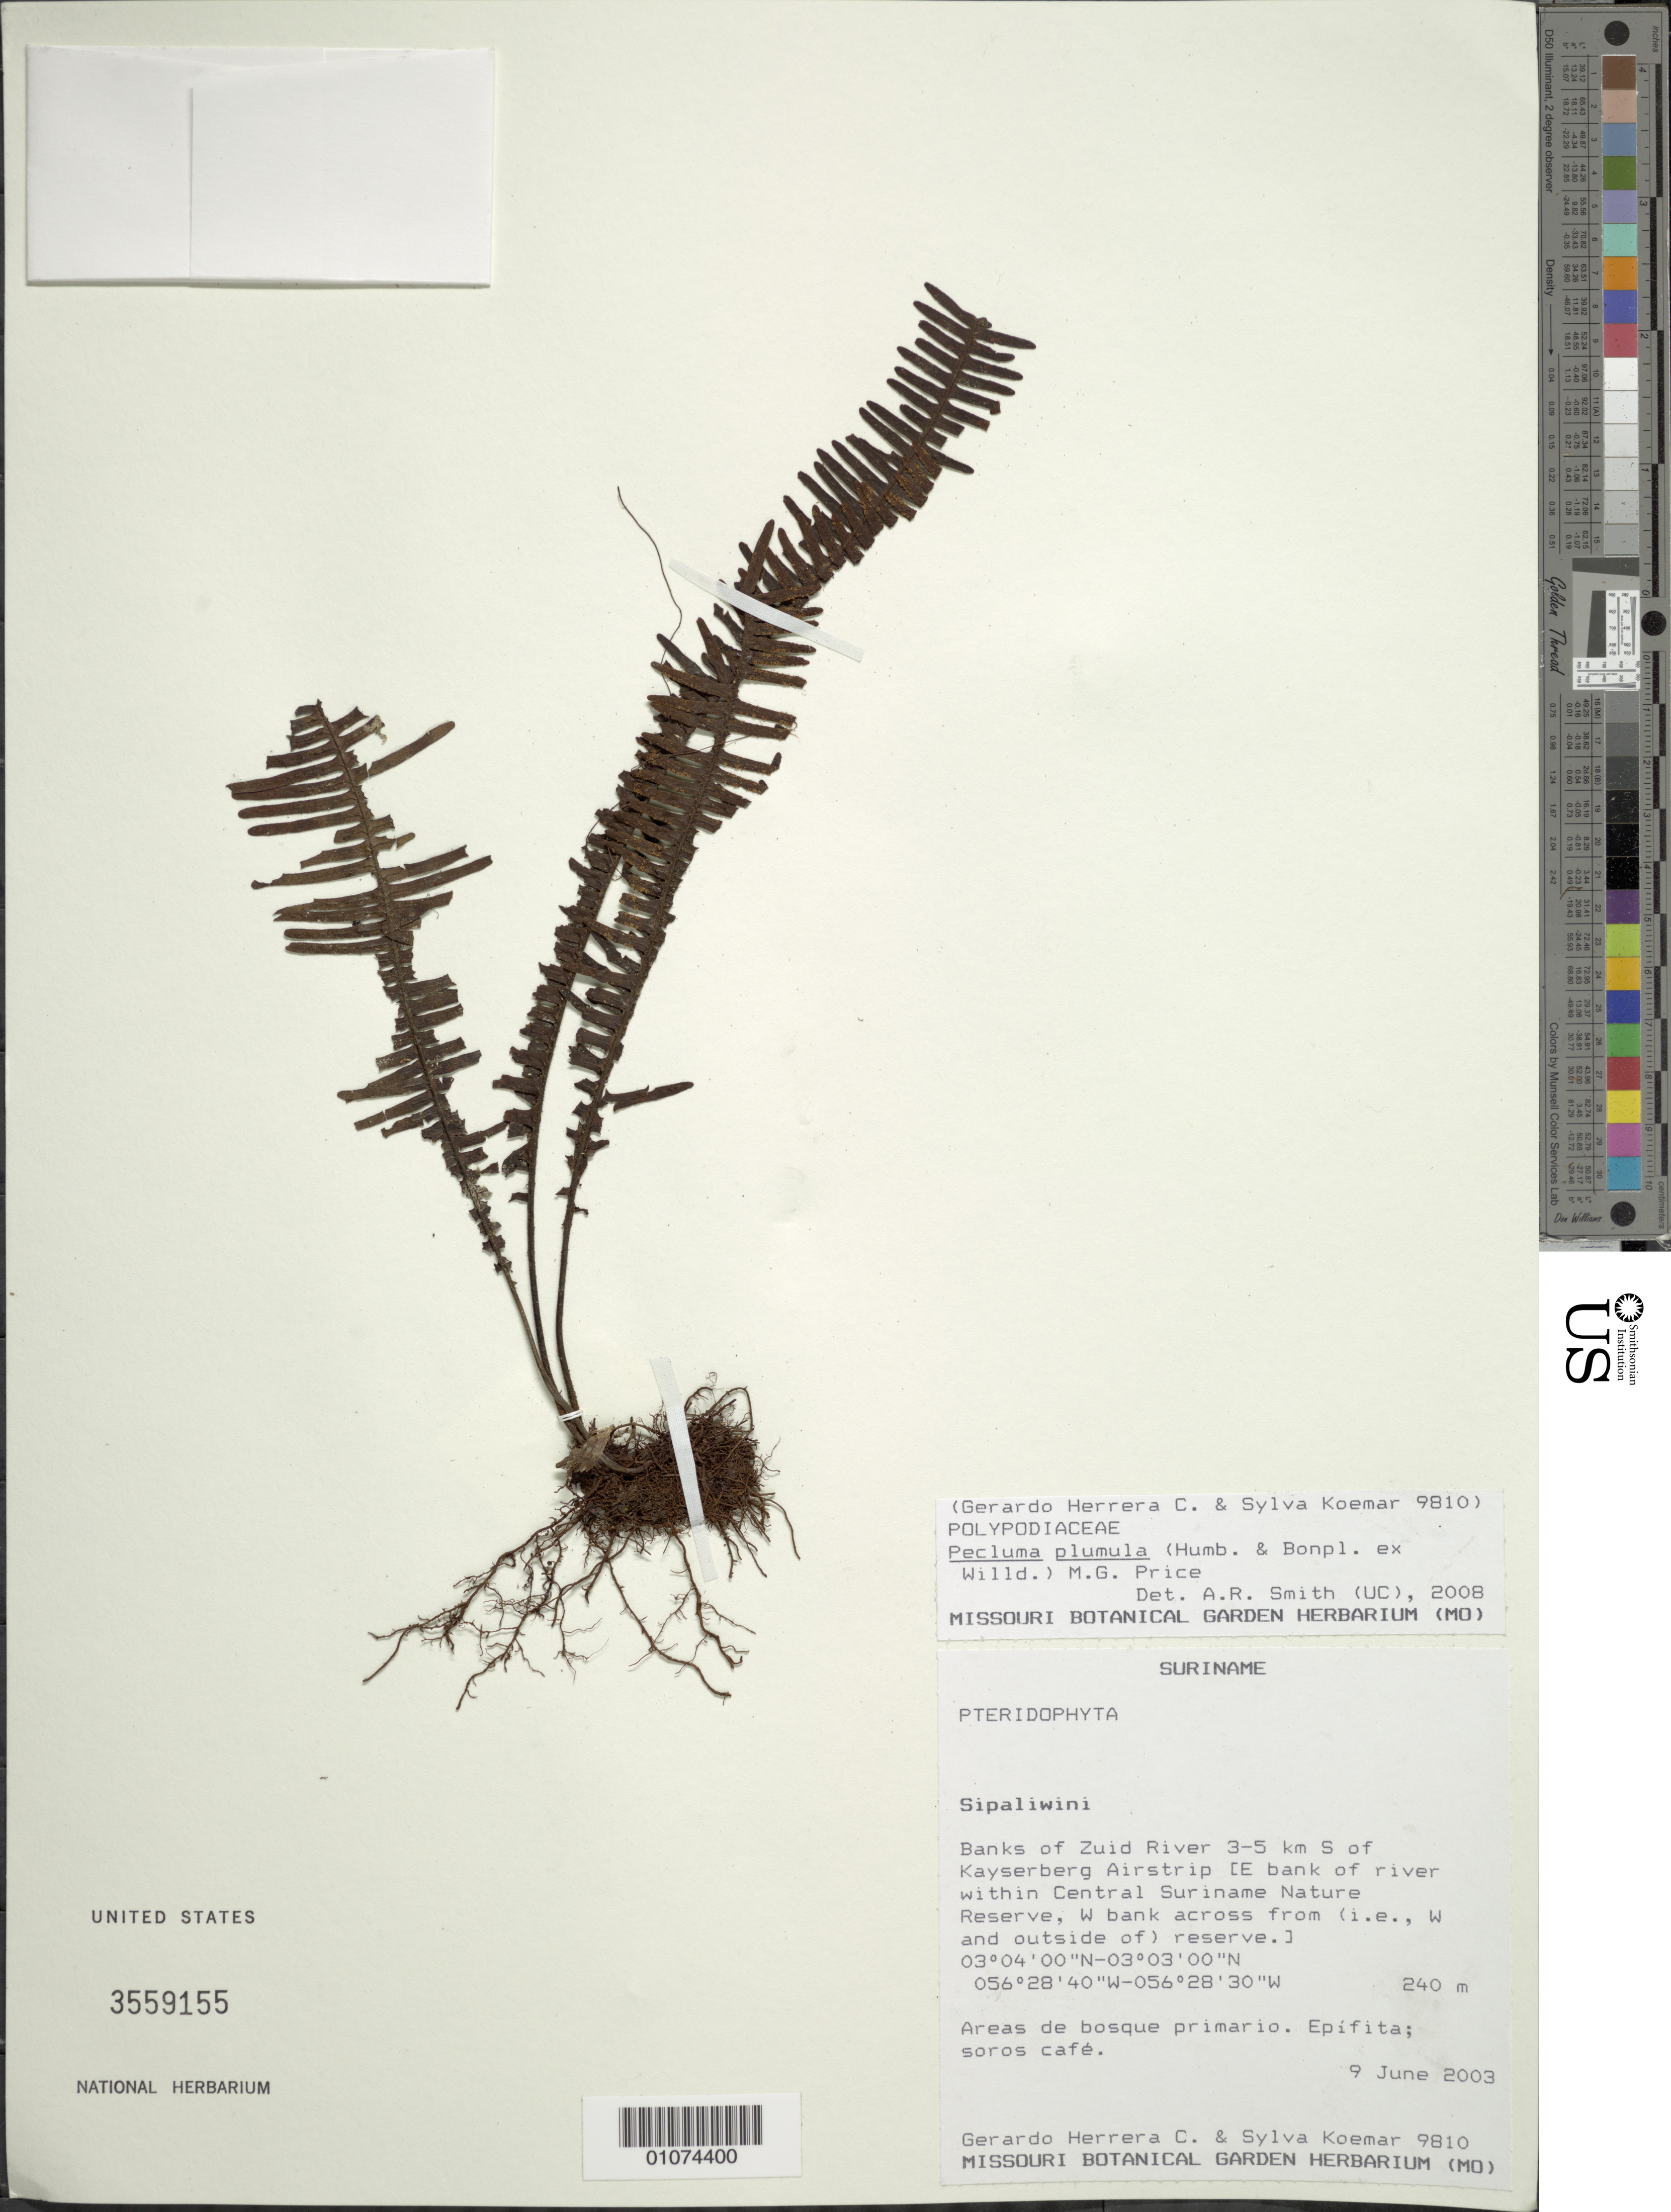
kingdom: Plantae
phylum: Tracheophyta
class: Polypodiopsida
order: Polypodiales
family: Polypodiaceae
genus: Pecluma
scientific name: Pecluma plumula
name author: (Humb. & Bonpl. ex Willd.) M.G. Price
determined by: Smith, Alan R., (UC)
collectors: G. Herrera Ch. & S. Koemar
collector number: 9810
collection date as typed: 9-Jun-03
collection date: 2003-06-09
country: Suriname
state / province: Sipaliwini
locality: Banks of Zuid River 3-5 km S of Kayersberg Airstrip (E bank of river within Central Suriname Nature Reserve, W bank across from [i.e. W and outside of] reserve.) See "Notes" field for full range of coordinates.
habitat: Areas de bosque primario.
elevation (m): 240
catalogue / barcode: US 3559155